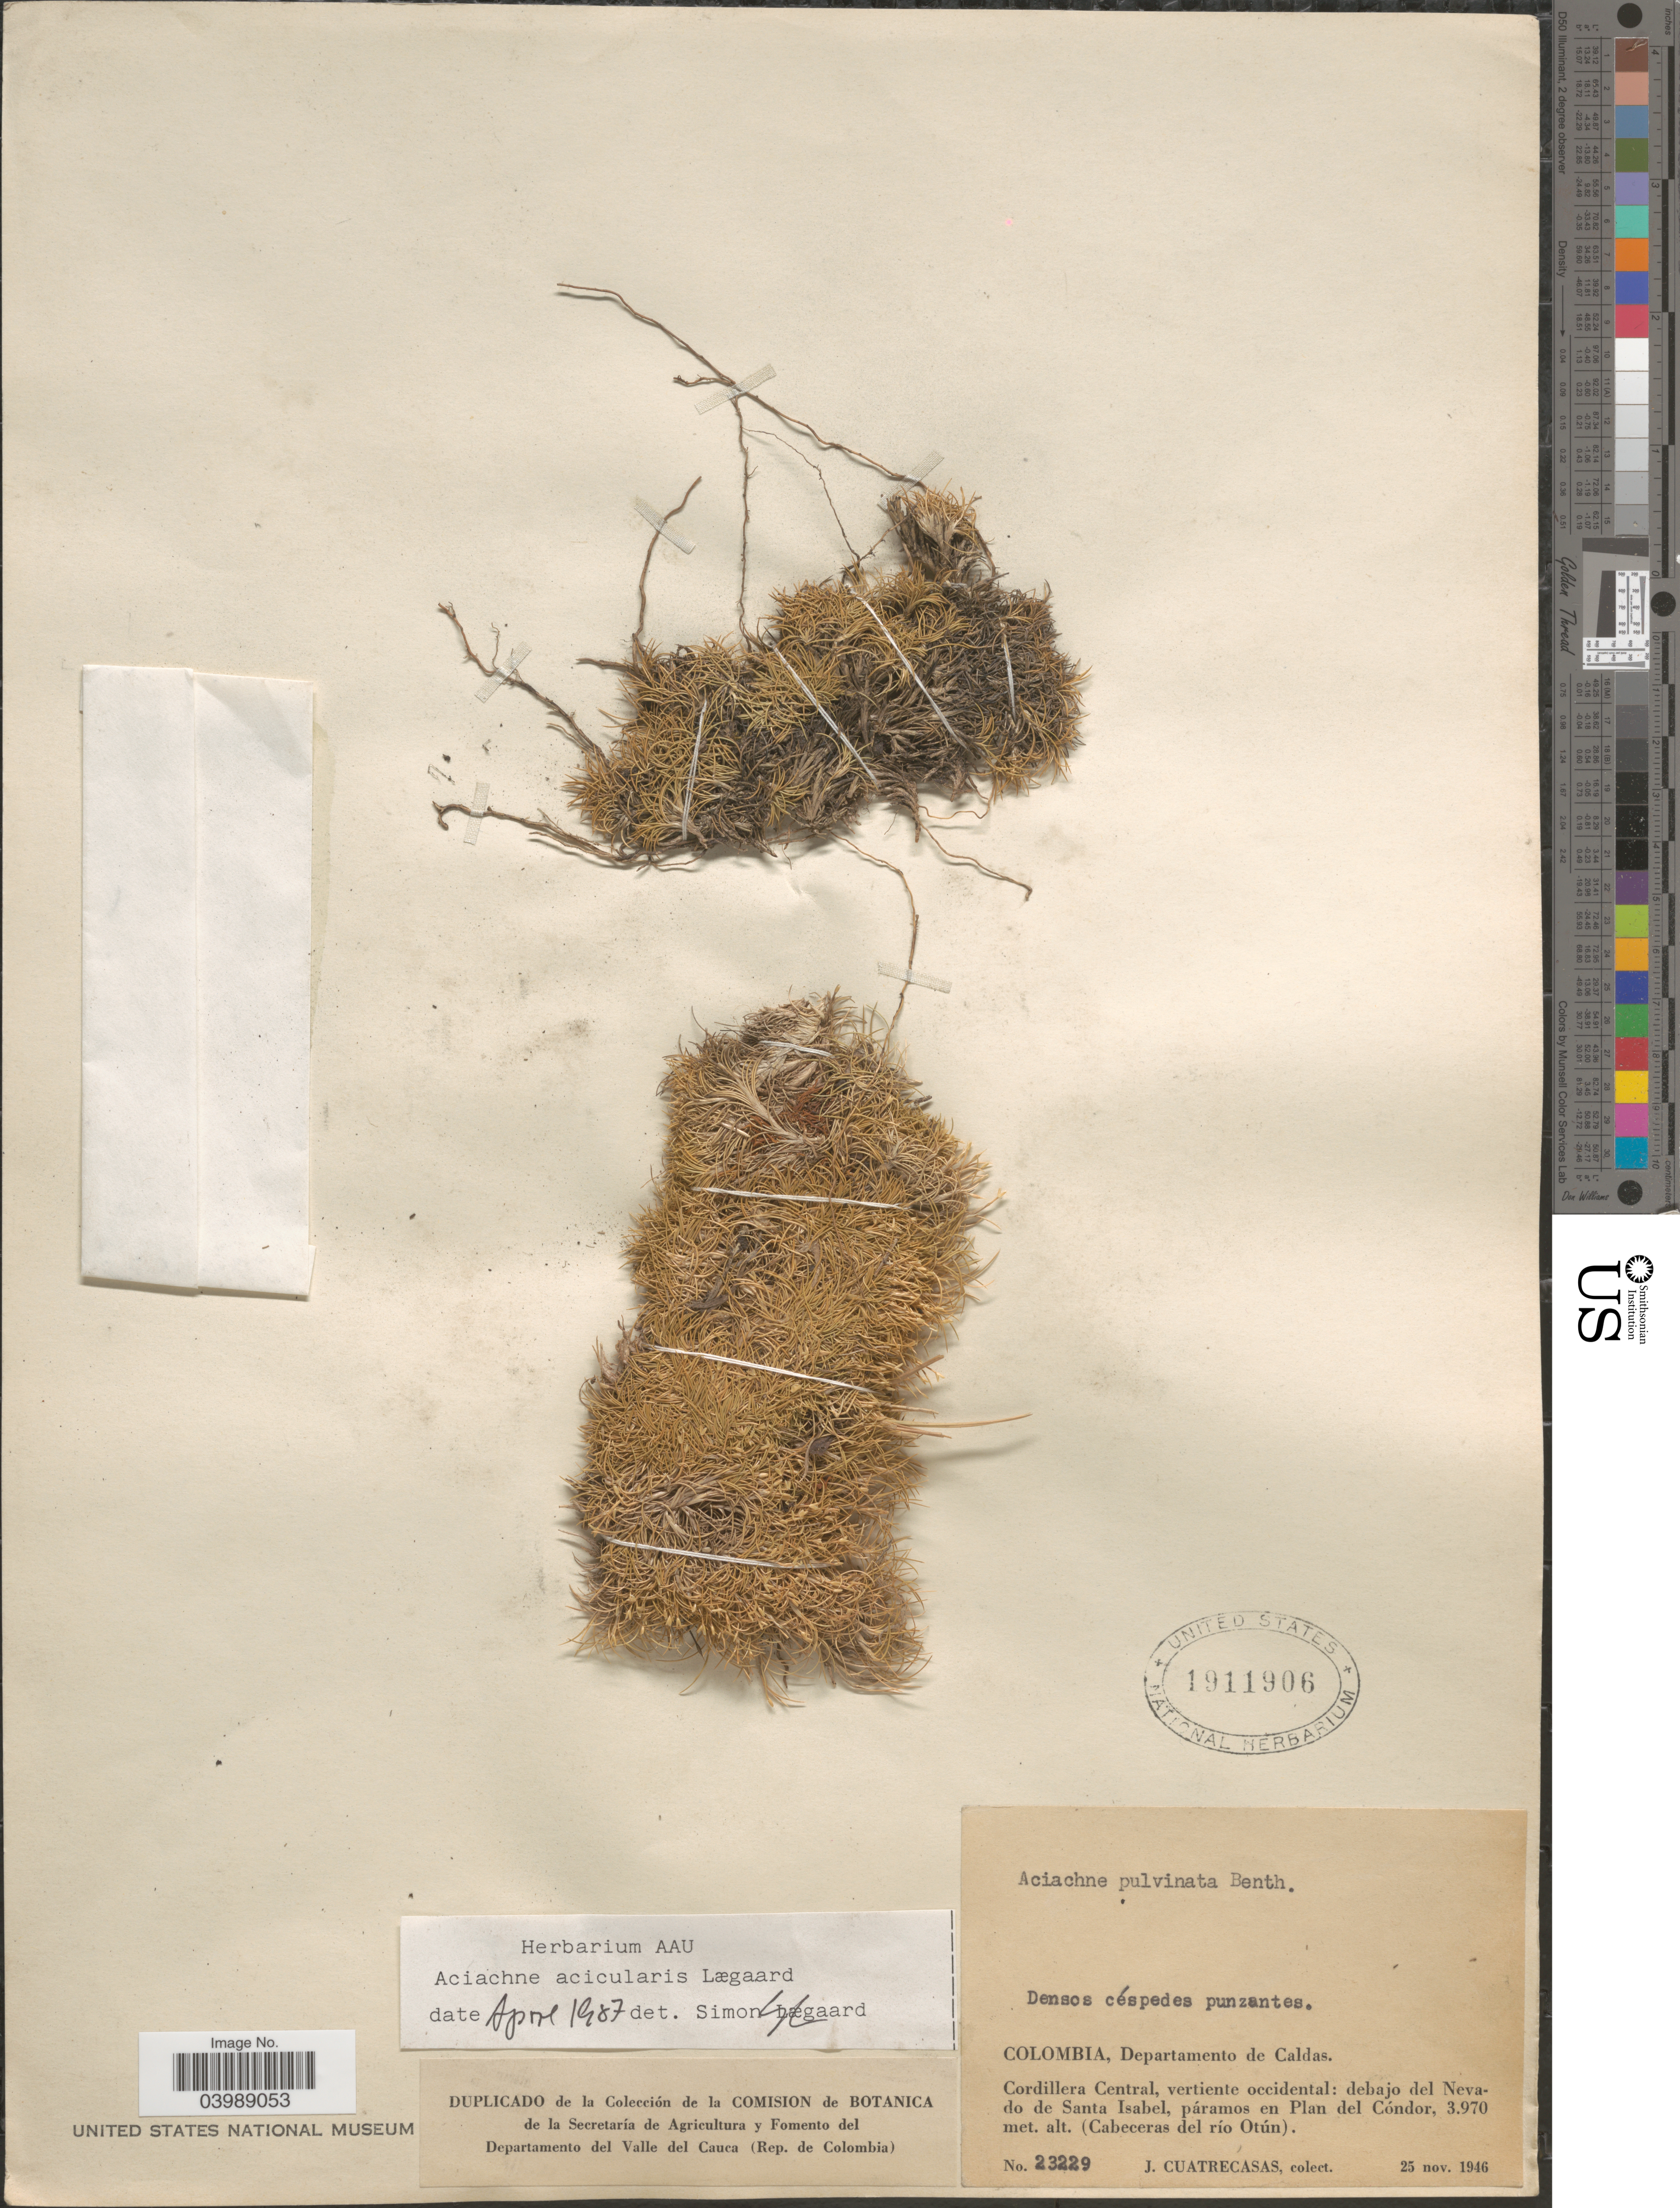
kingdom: Plantae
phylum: Tracheophyta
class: Liliopsida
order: Poales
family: Poaceae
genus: Aciachne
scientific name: Aciachne acicularis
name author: Lægaard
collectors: J. Cuatrecasas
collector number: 23229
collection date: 1946-11-25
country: Colombia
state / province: Caldas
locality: Departamento de Caldas. Cordillera Central, vertiente occidental: debajo del Nevado de Santa Isabel, páramos en Plan del Cóndor. (Cabeceras del río Otún).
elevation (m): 3970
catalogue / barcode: US 1911906